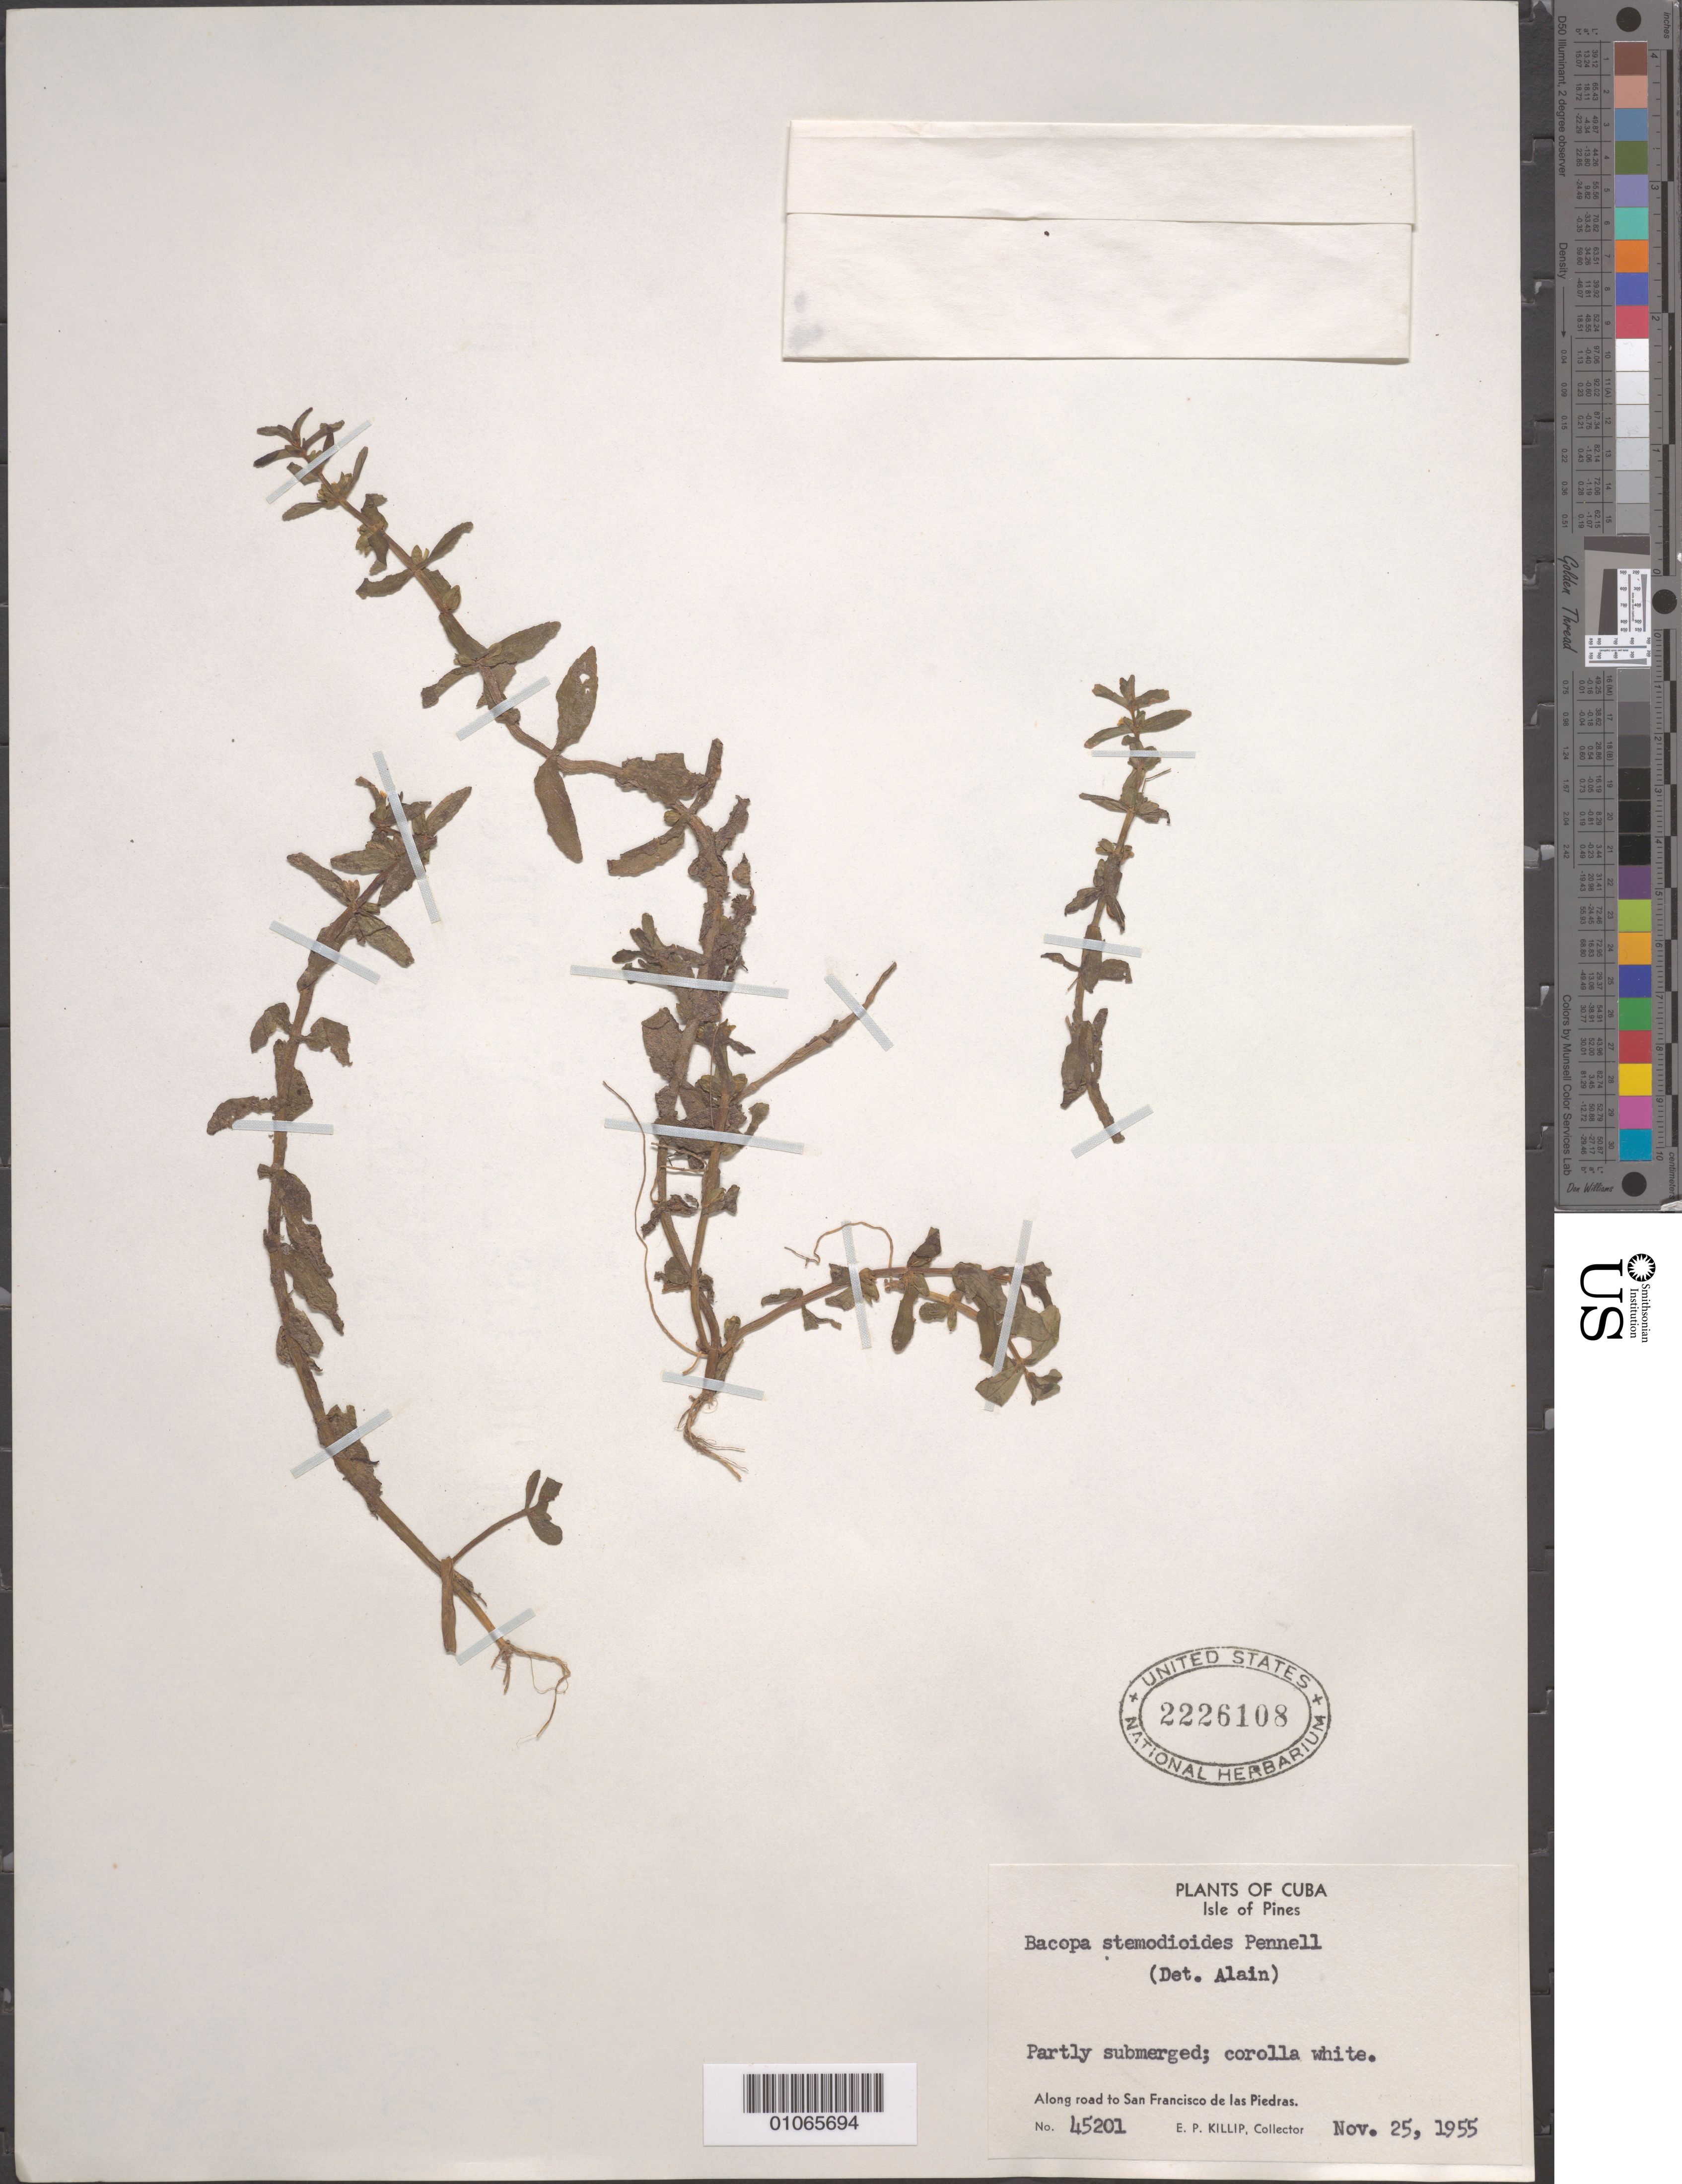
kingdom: Plantae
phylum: Tracheophyta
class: Magnoliopsida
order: Lamiales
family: Plantaginaceae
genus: Bacopa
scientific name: Bacopa stemodioides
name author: (Pennell) Pennell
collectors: E. P. Killip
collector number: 45201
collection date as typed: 25 Nov 1955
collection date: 1955-11-25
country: Cuba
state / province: Isla de La Juventud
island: Isla de la Juventud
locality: Isle of Pines, Along road to San Francisco de las Piedras, partly submereged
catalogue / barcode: US 2226108